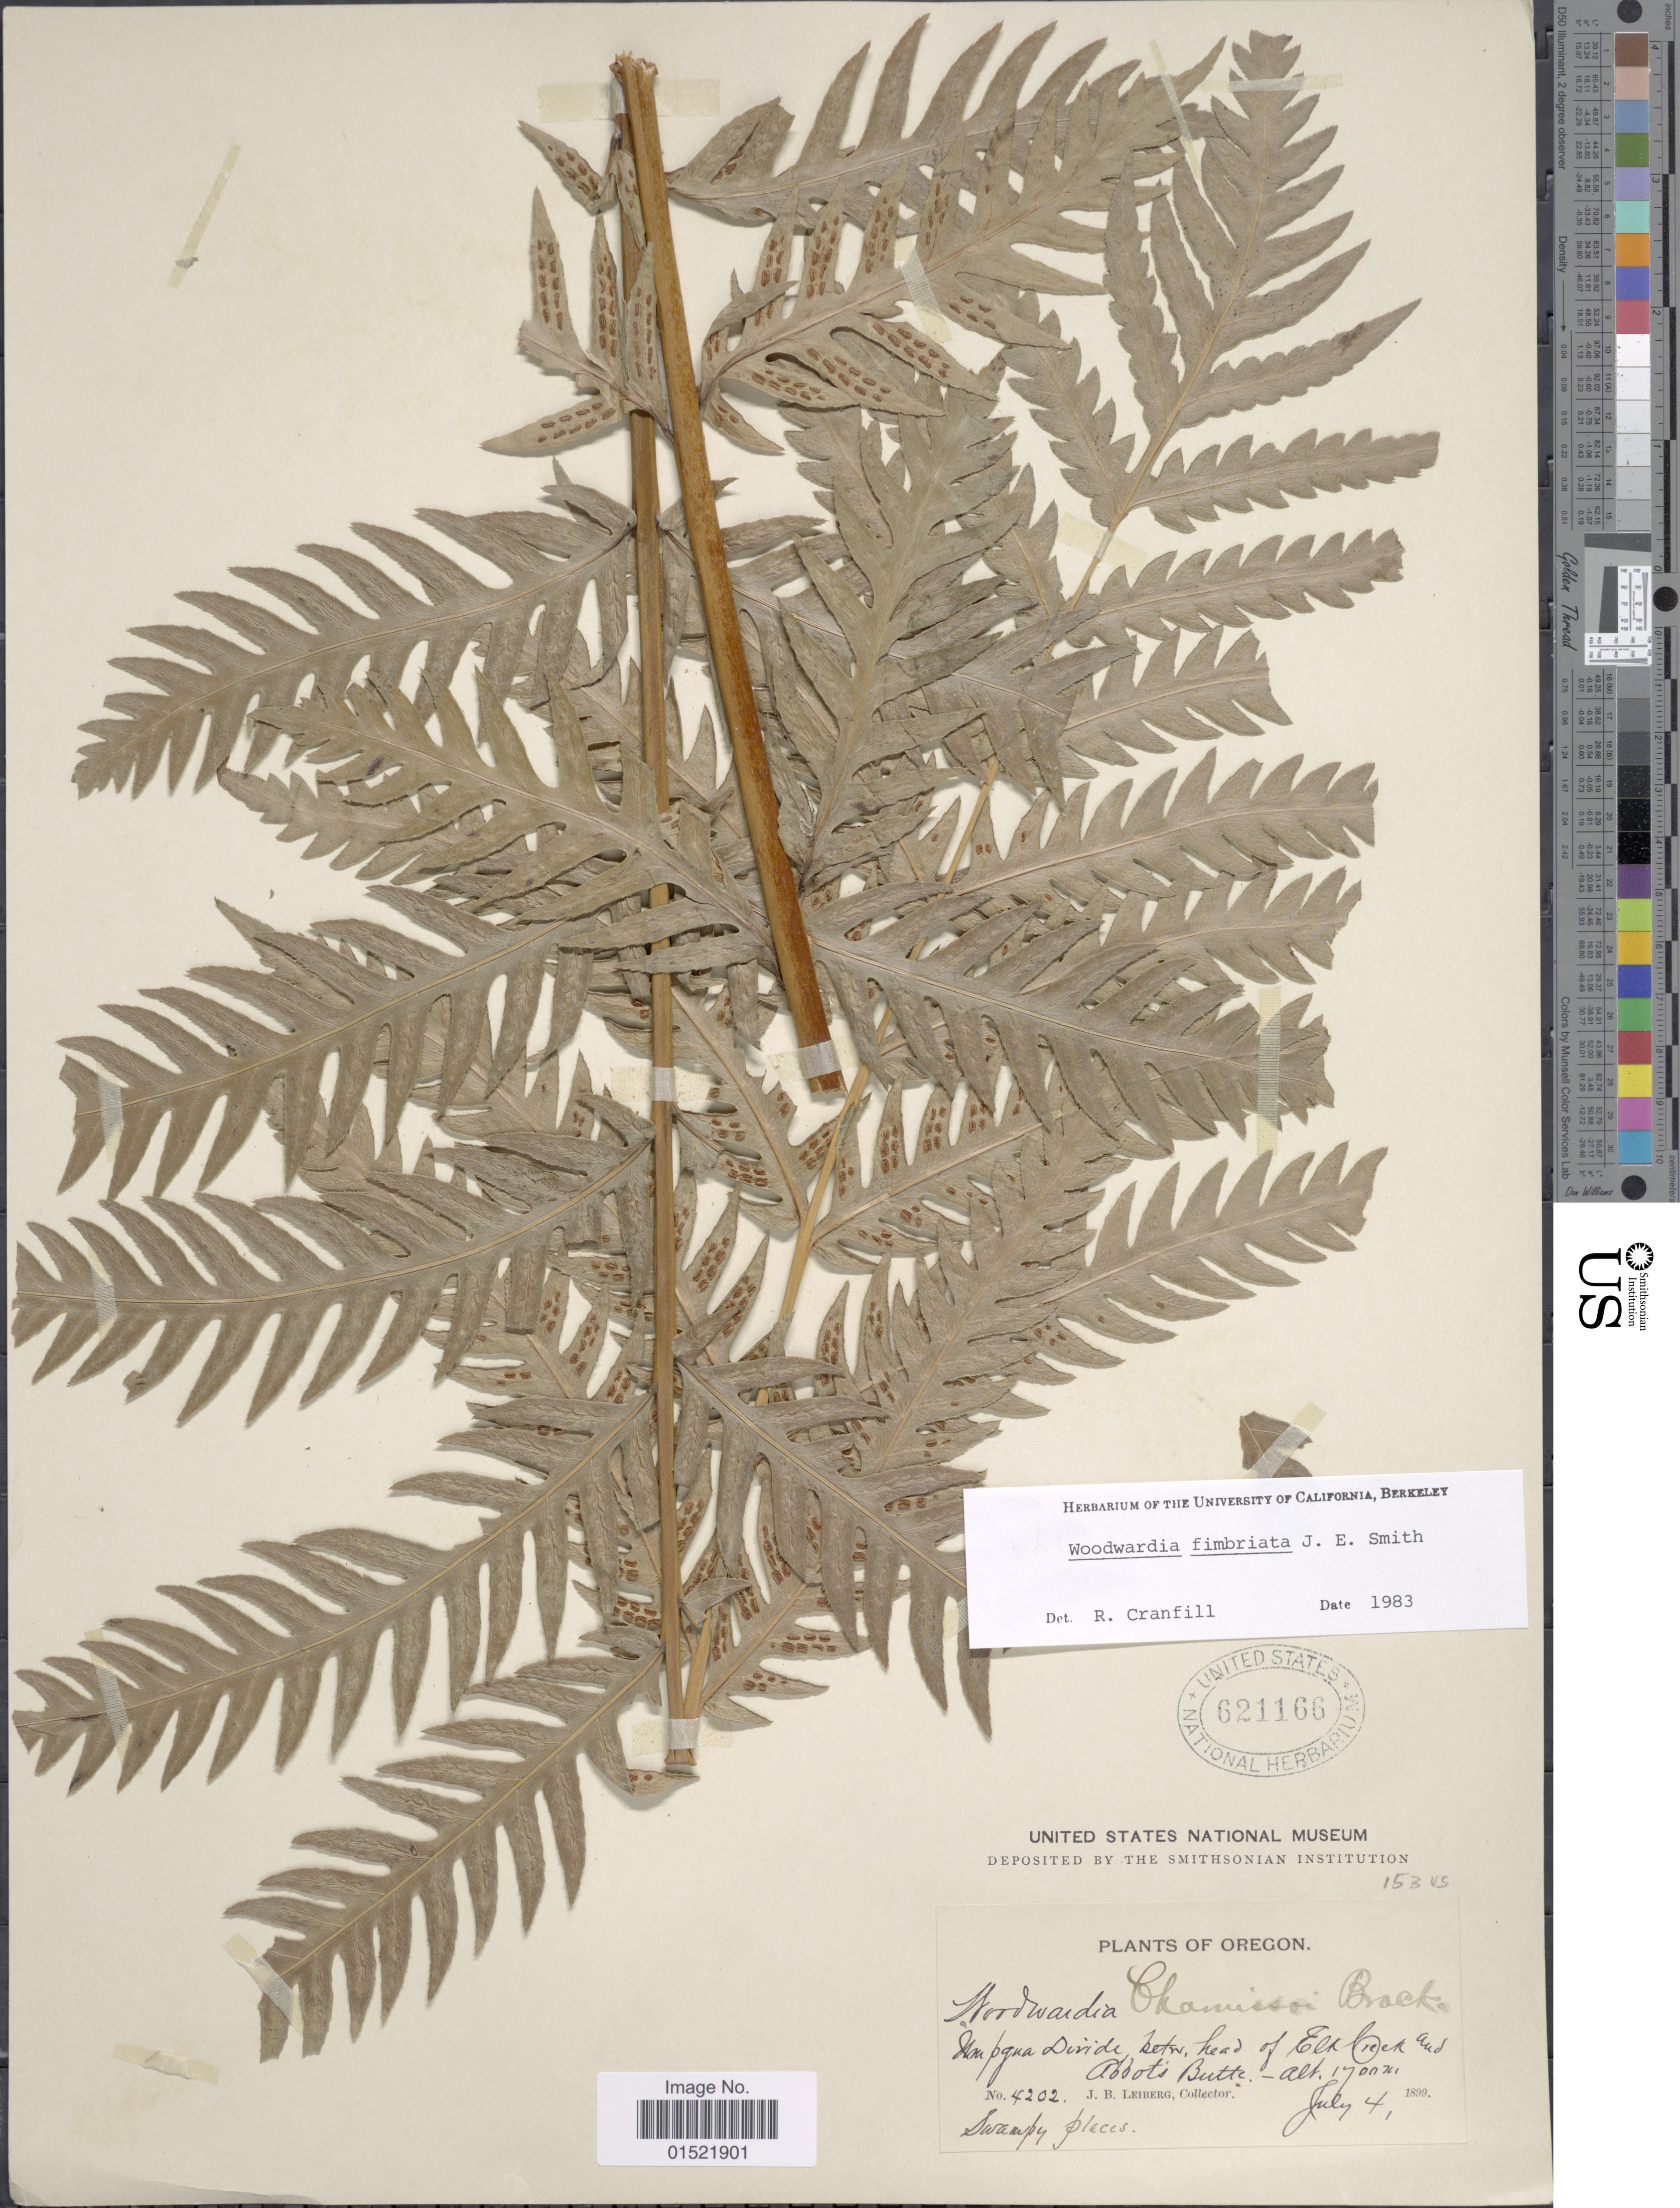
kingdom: Plantae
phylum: Tracheophyta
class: Polypodiopsida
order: Polypodiales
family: Blechnaceae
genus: Woodwardia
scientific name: Woodwardia fimbriata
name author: Sm.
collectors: J. B. Leiberg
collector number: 4202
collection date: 1899-07-04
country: United States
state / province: Oregon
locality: Umpqua Divide betw. head of Elk Creek and Abbot's Butte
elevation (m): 1700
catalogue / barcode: US 621166